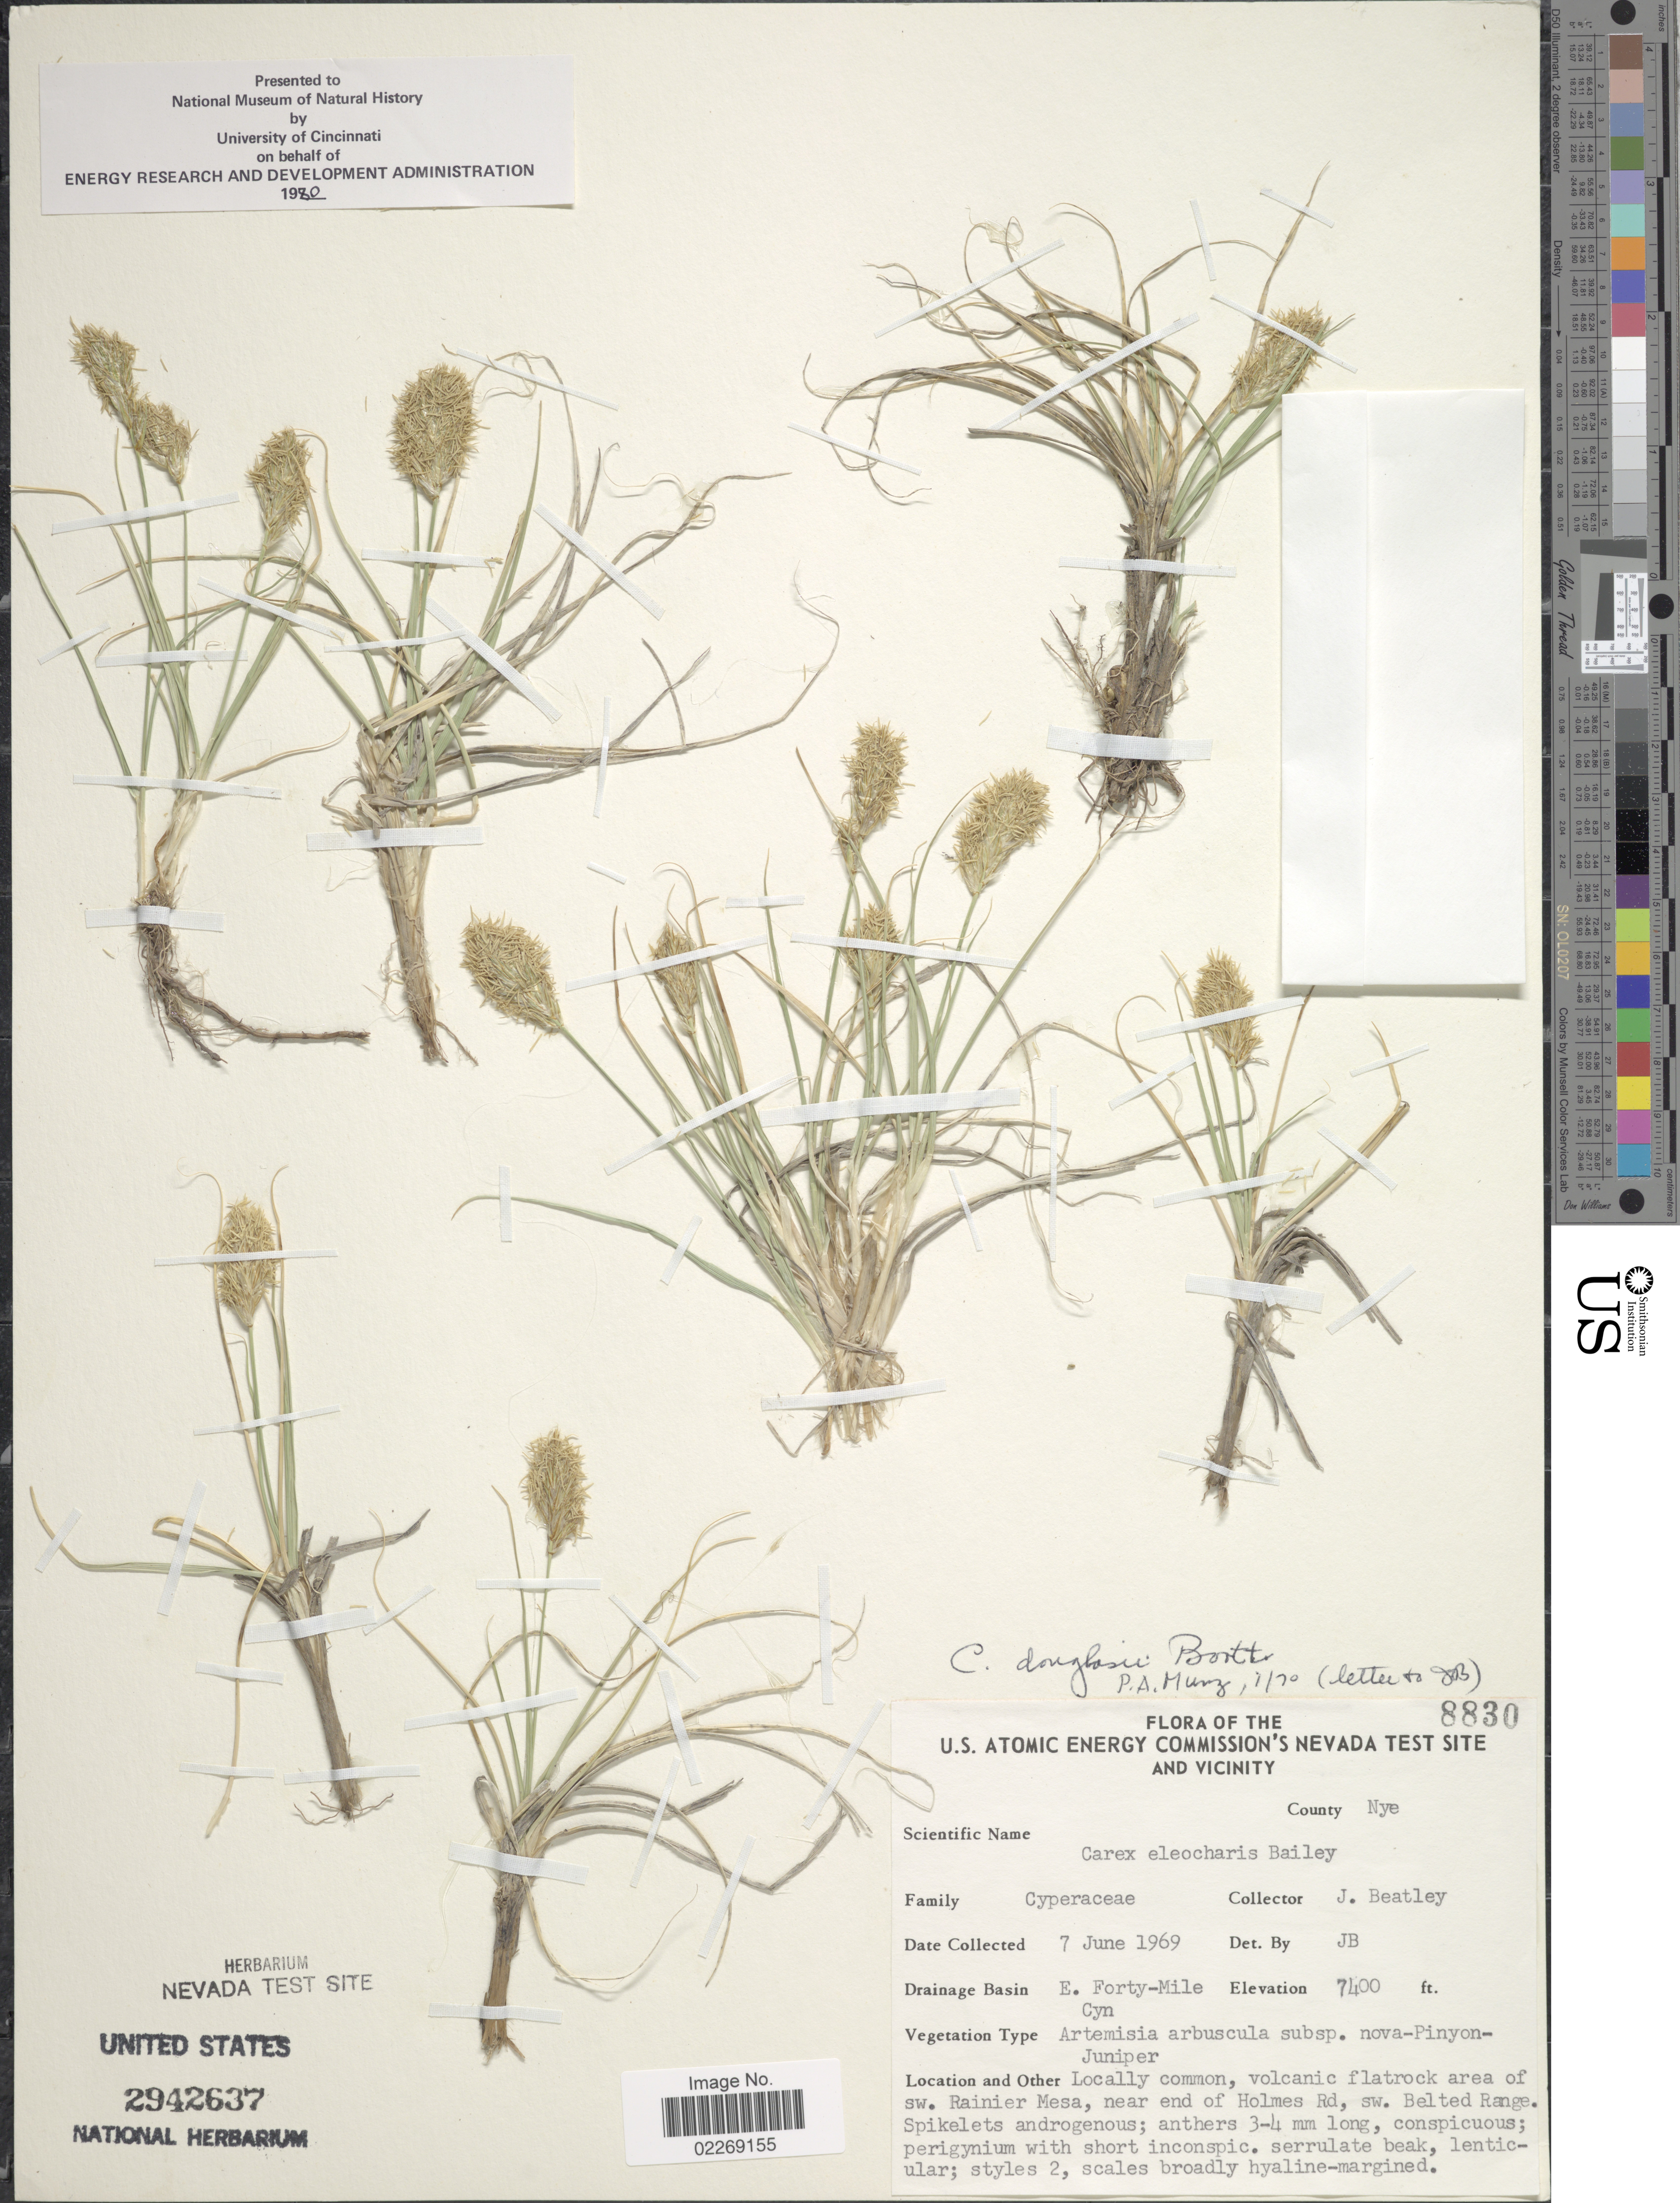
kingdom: Plantae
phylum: Tracheophyta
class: Liliopsida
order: Poales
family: Cyperaceae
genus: Carex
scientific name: Carex douglasii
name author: Boott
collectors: J. C. Beatley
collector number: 8830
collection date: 1969-06-07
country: United States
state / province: Nevada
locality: U.S. Atomic Energy Commission's Nevada Test Site and vicinity. County Nye. Drainage Basin E. Forty-Mile. sw. Rainier Mesa, near end of Holmes Rd, sw. Belted Range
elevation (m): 2256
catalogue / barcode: US 2942637